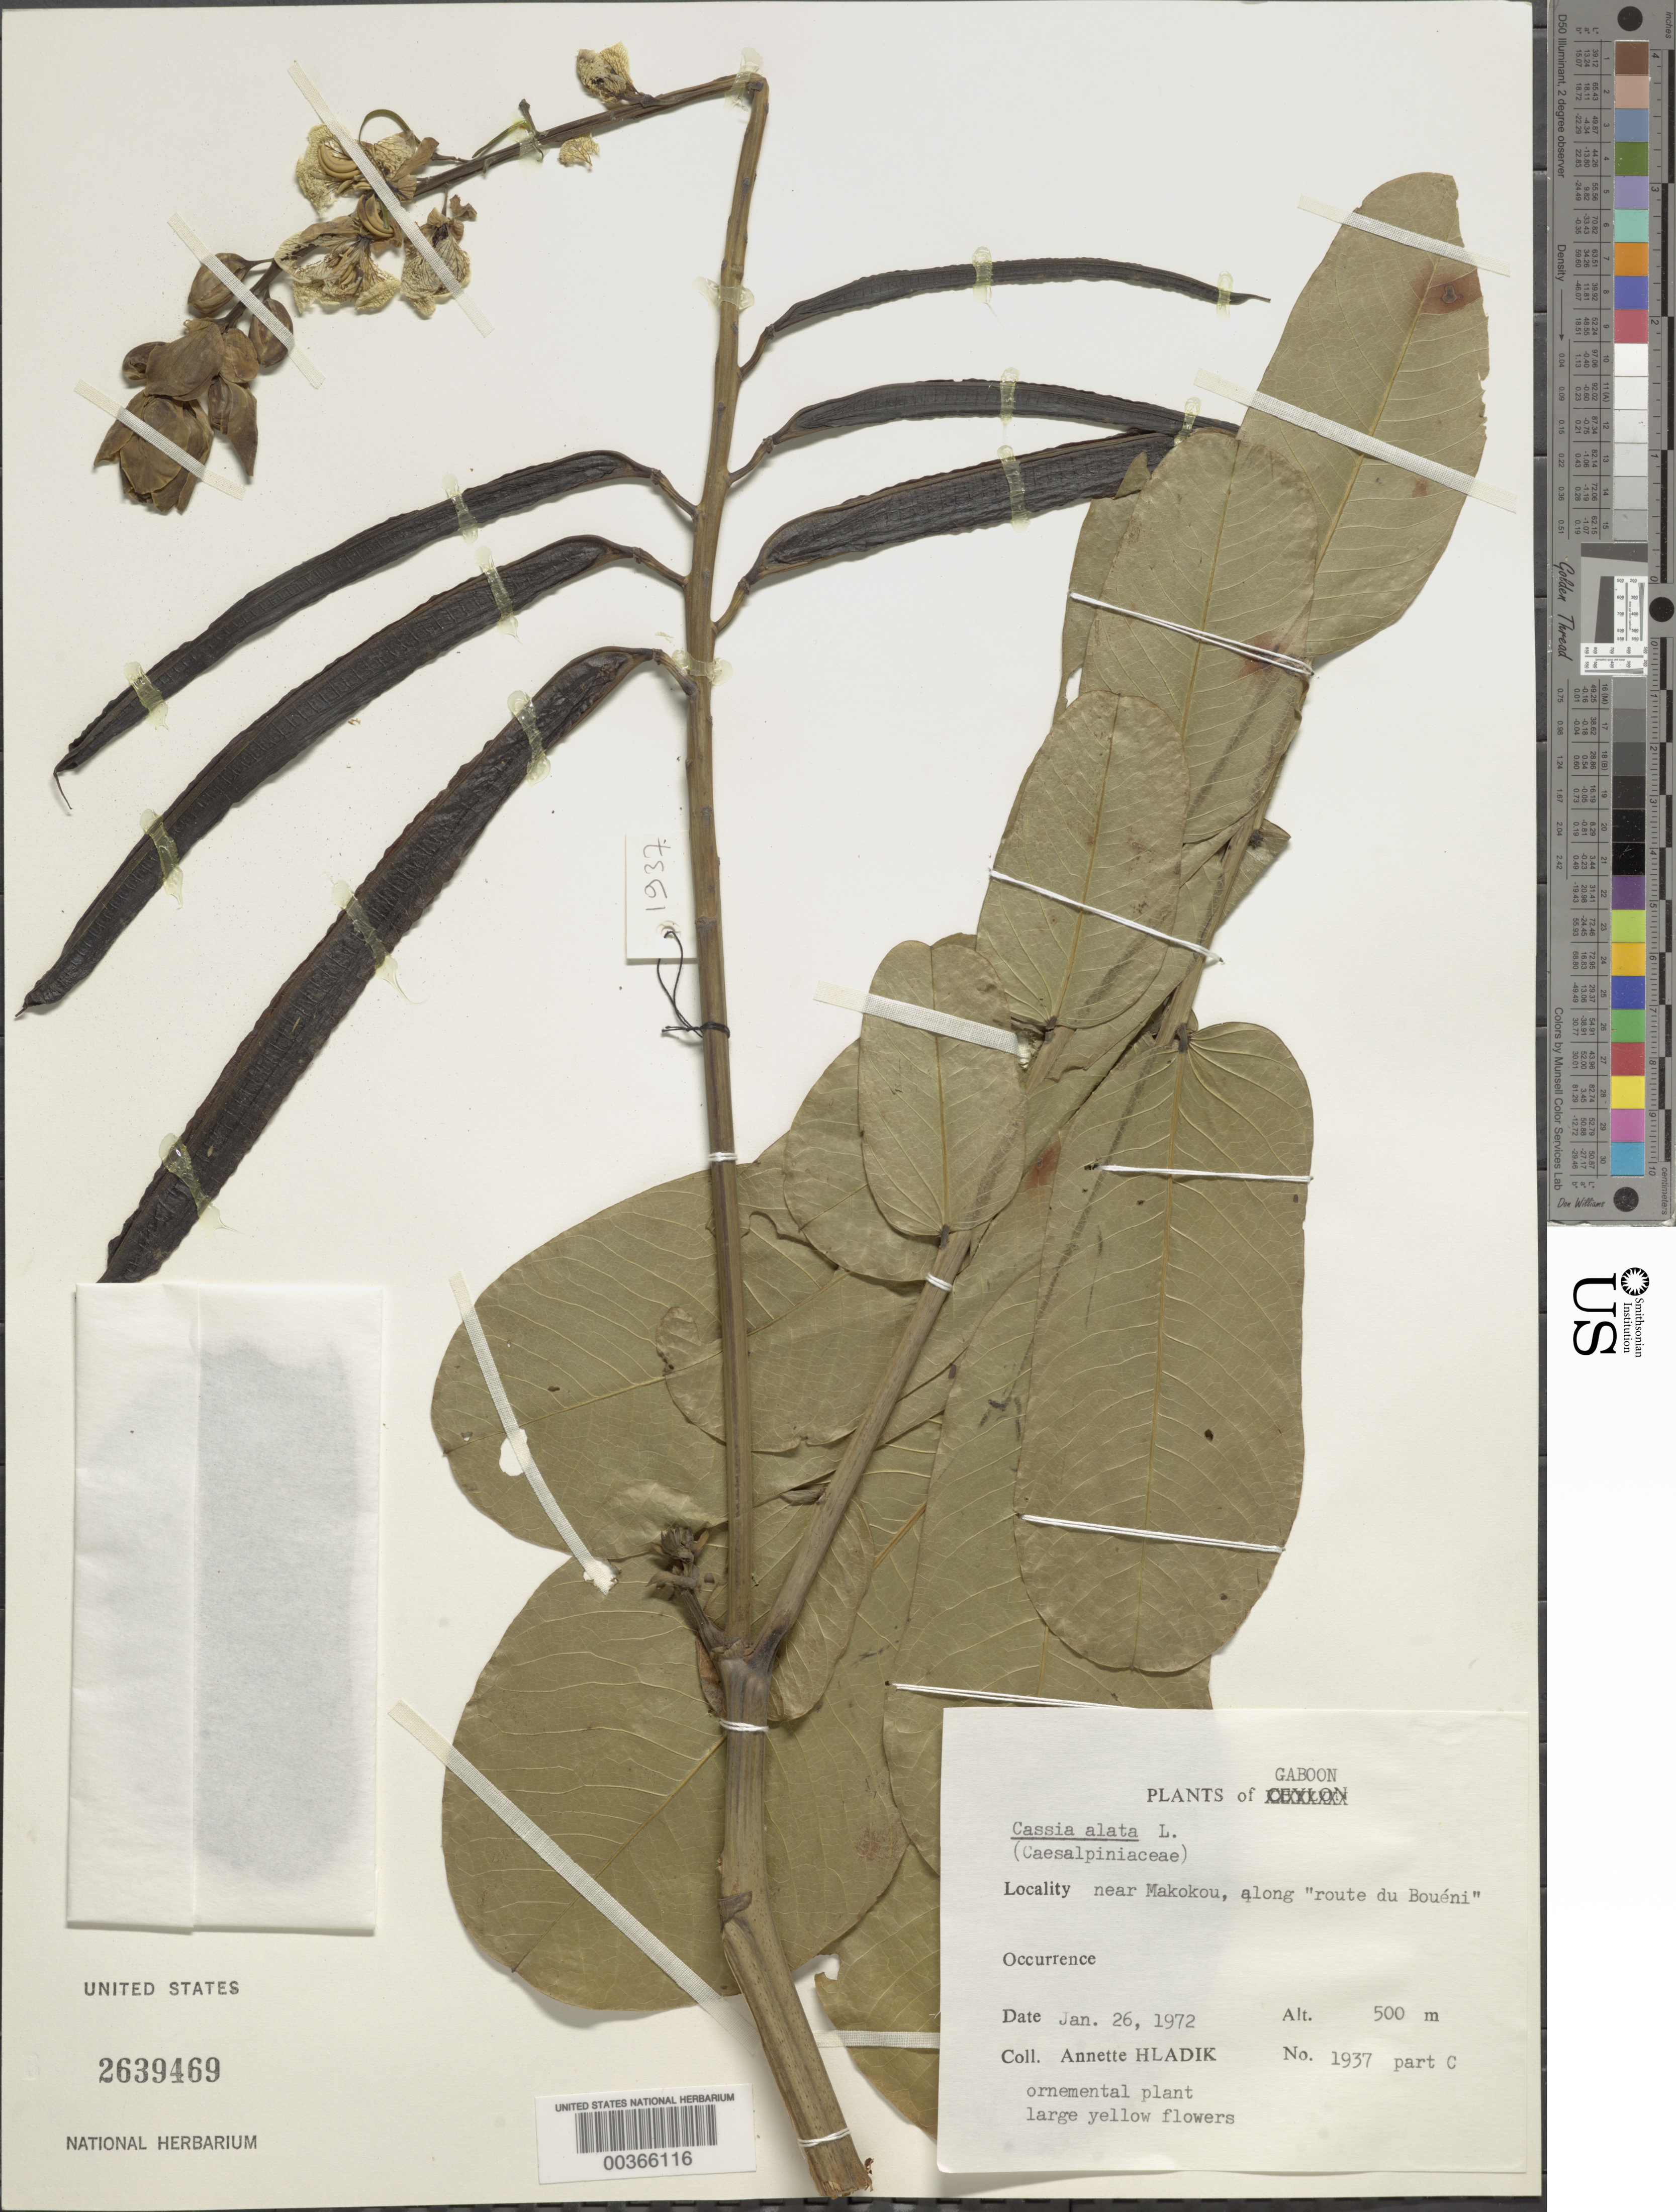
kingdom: Plantae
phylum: Tracheophyta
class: Magnoliopsida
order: Fabales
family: Fabaceae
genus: Senna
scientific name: Senna alata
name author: (L.) Roxb.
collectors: A. Hladik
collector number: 1937 Part C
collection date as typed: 26 Jan 1972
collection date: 1972-01-26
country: Gabon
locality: Near Makokou, along "Route du Boueni"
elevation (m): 500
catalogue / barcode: US 2639469